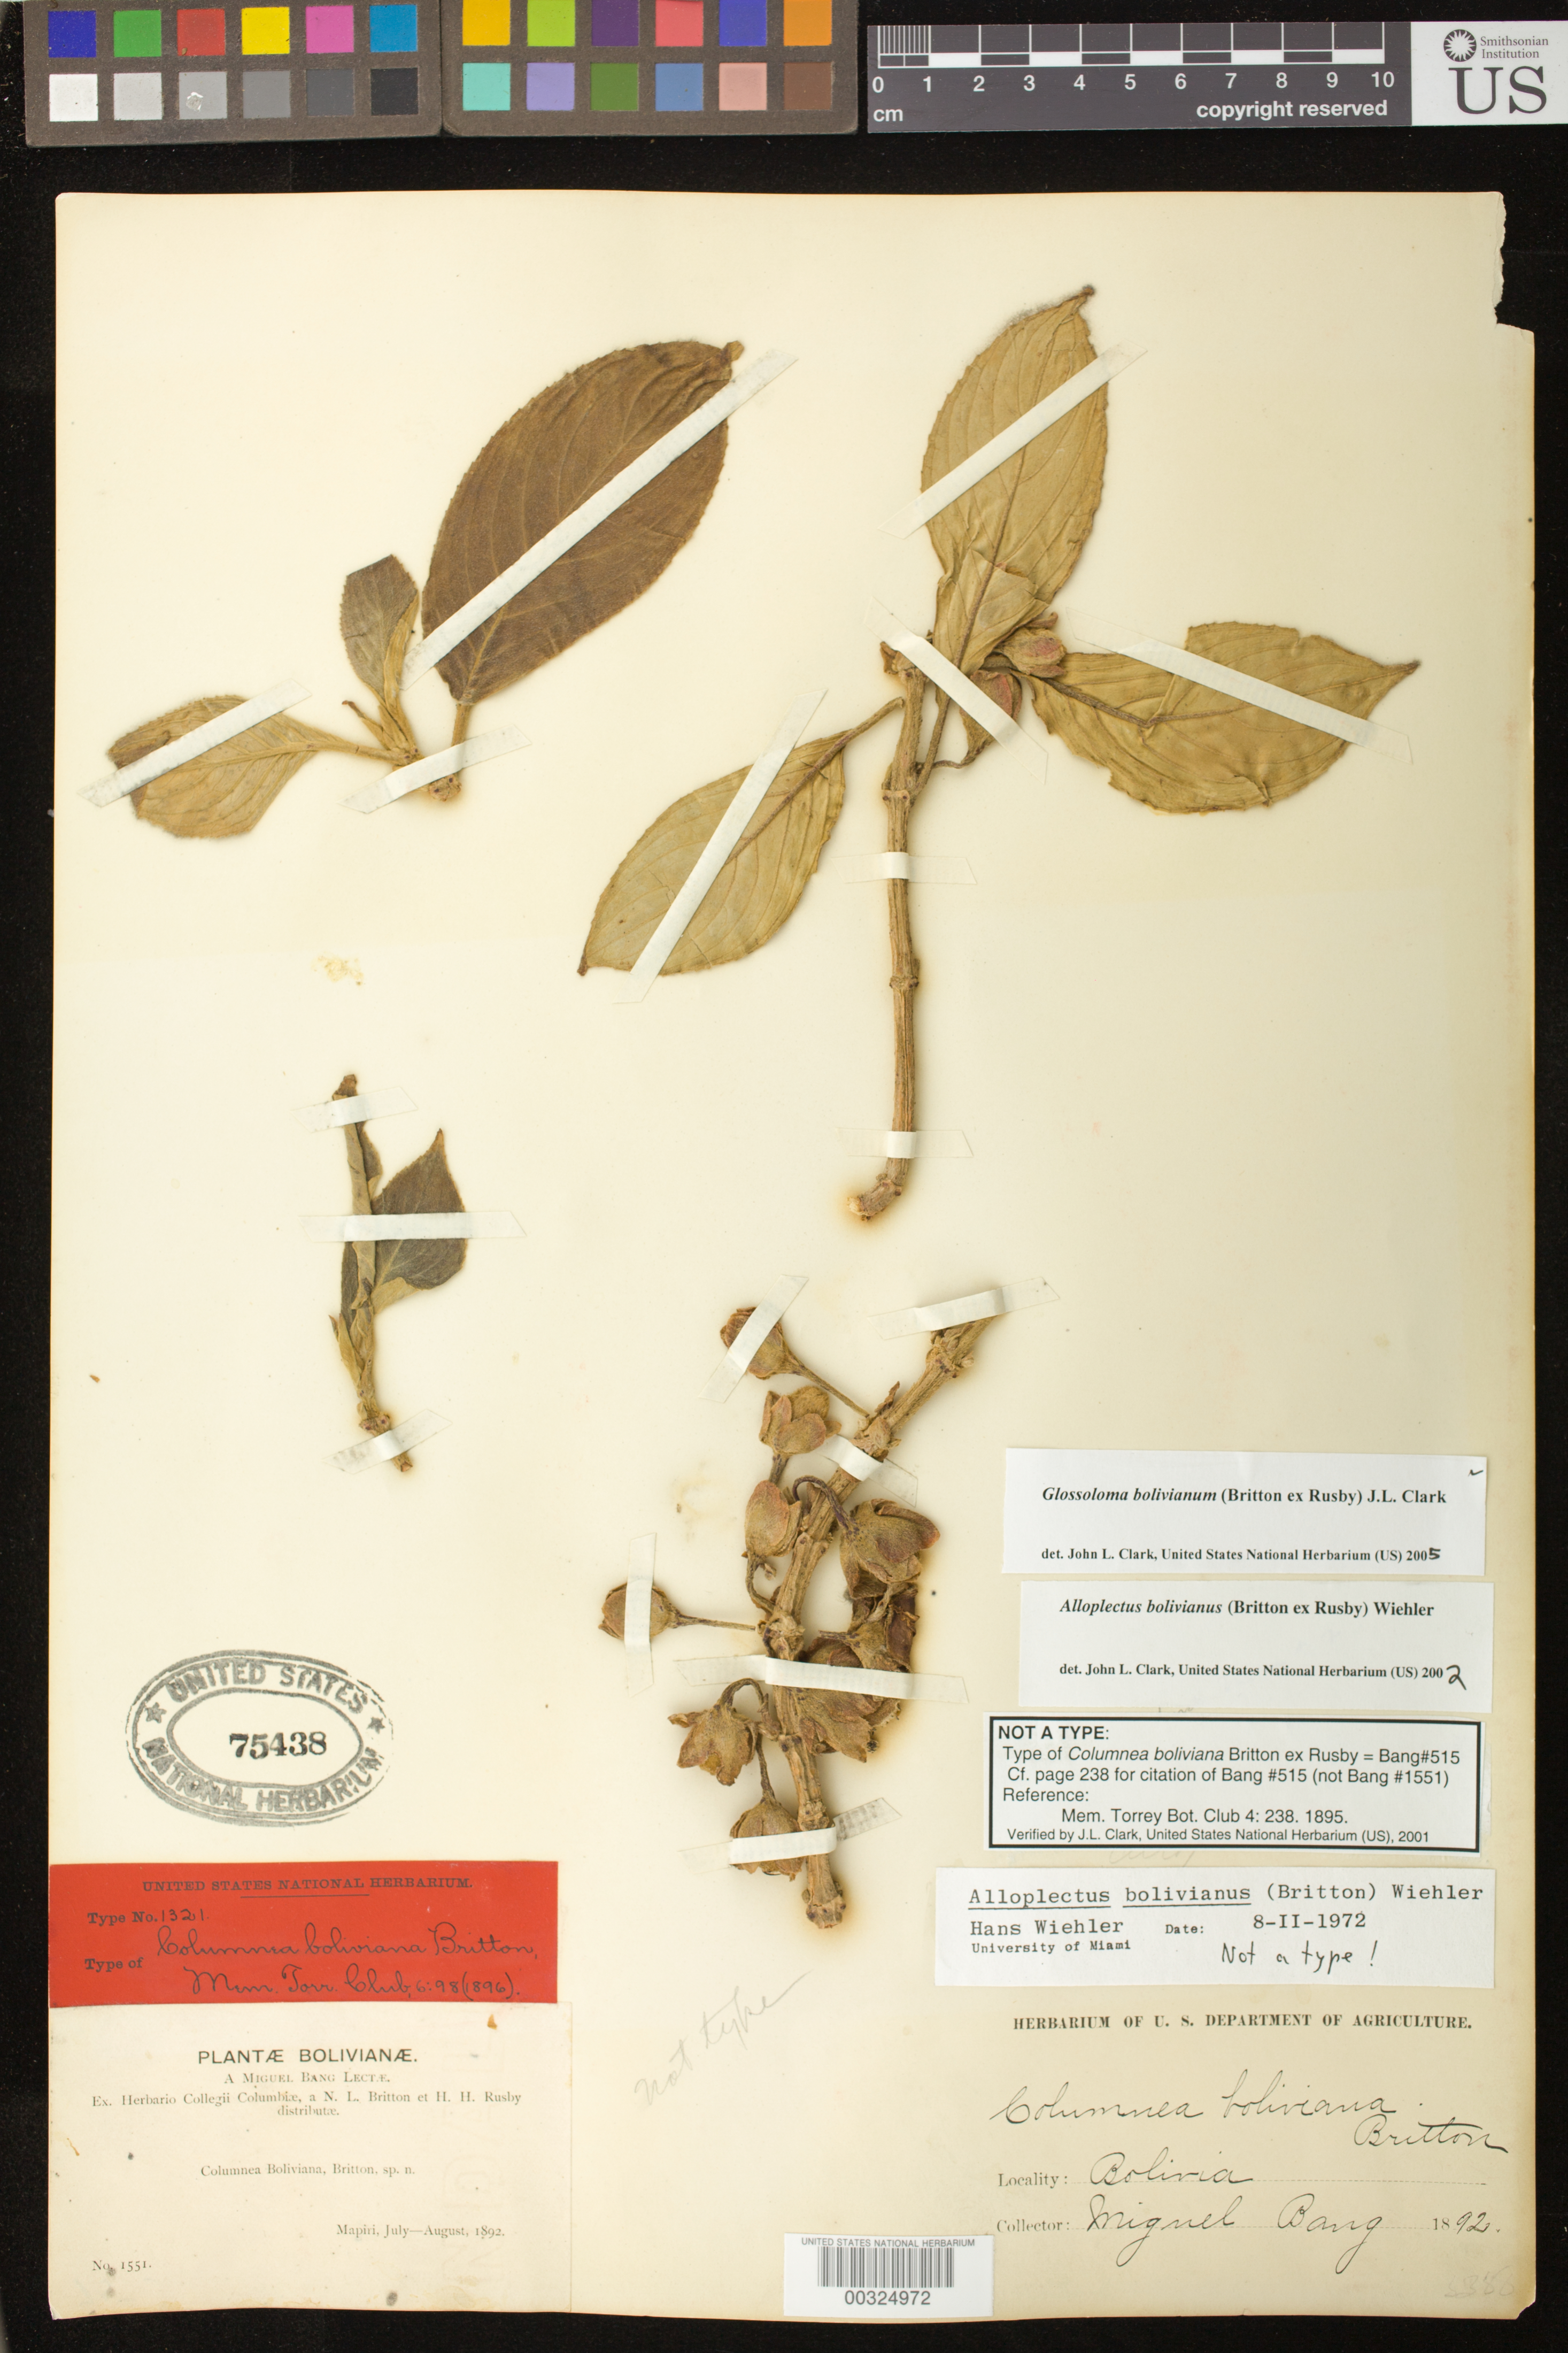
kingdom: Plantae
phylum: Tracheophyta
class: Magnoliopsida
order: Lamiales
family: Gesneriaceae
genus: Glossoloma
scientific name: Glossoloma bolivianum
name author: (Britton ex Rusby) J.L. Clark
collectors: M. Bang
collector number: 1551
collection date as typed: Jul-Aug 1892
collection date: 1892-07/1892-08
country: Bolivia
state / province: La Paz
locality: Mapiri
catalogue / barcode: US 75438